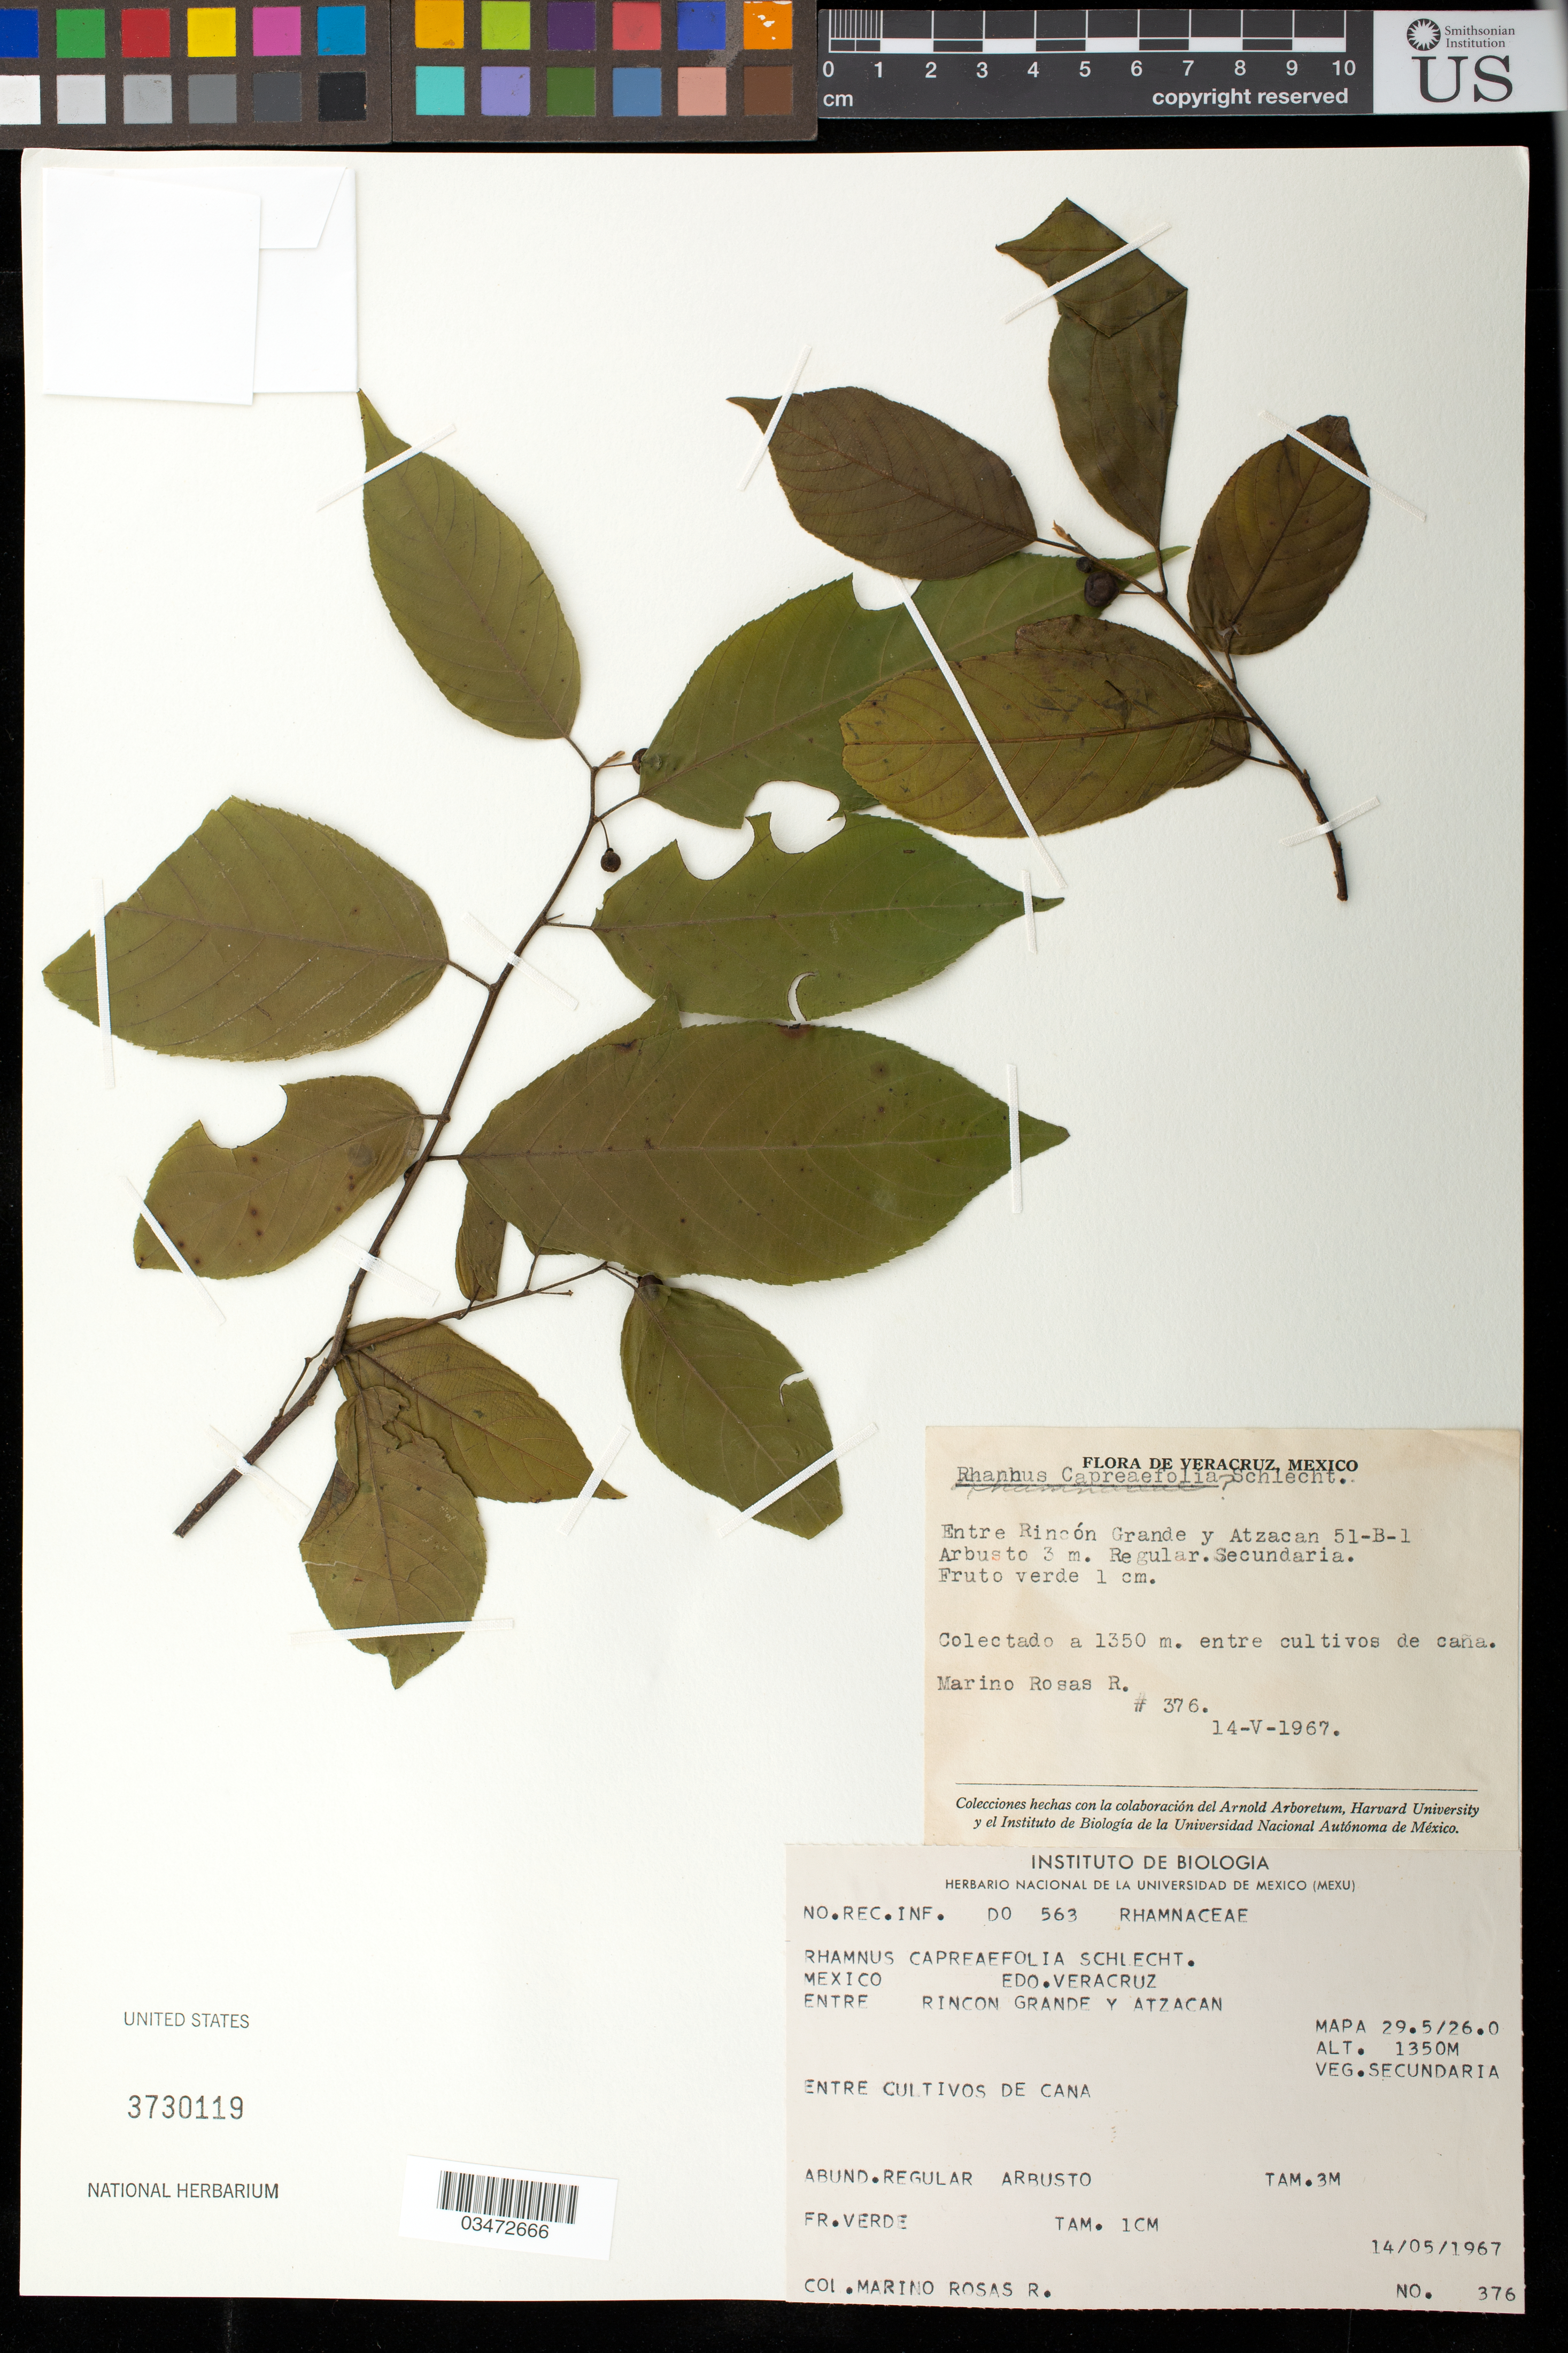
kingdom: Plantae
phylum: Tracheophyta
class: Magnoliopsida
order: Rosales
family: Rhamnaceae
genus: Frangula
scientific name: Frangula capreifolia var. grandifolia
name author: (M.C. Johnst. & L.A. Johnst.) A. Pool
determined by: Pool, A., (MO), Missouri Botanical Garden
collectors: R. Marino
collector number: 376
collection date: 1967-05-14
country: Mexico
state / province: Veracruz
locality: Entre Rincon Grande Y Atzacan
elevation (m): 1350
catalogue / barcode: US 3730119